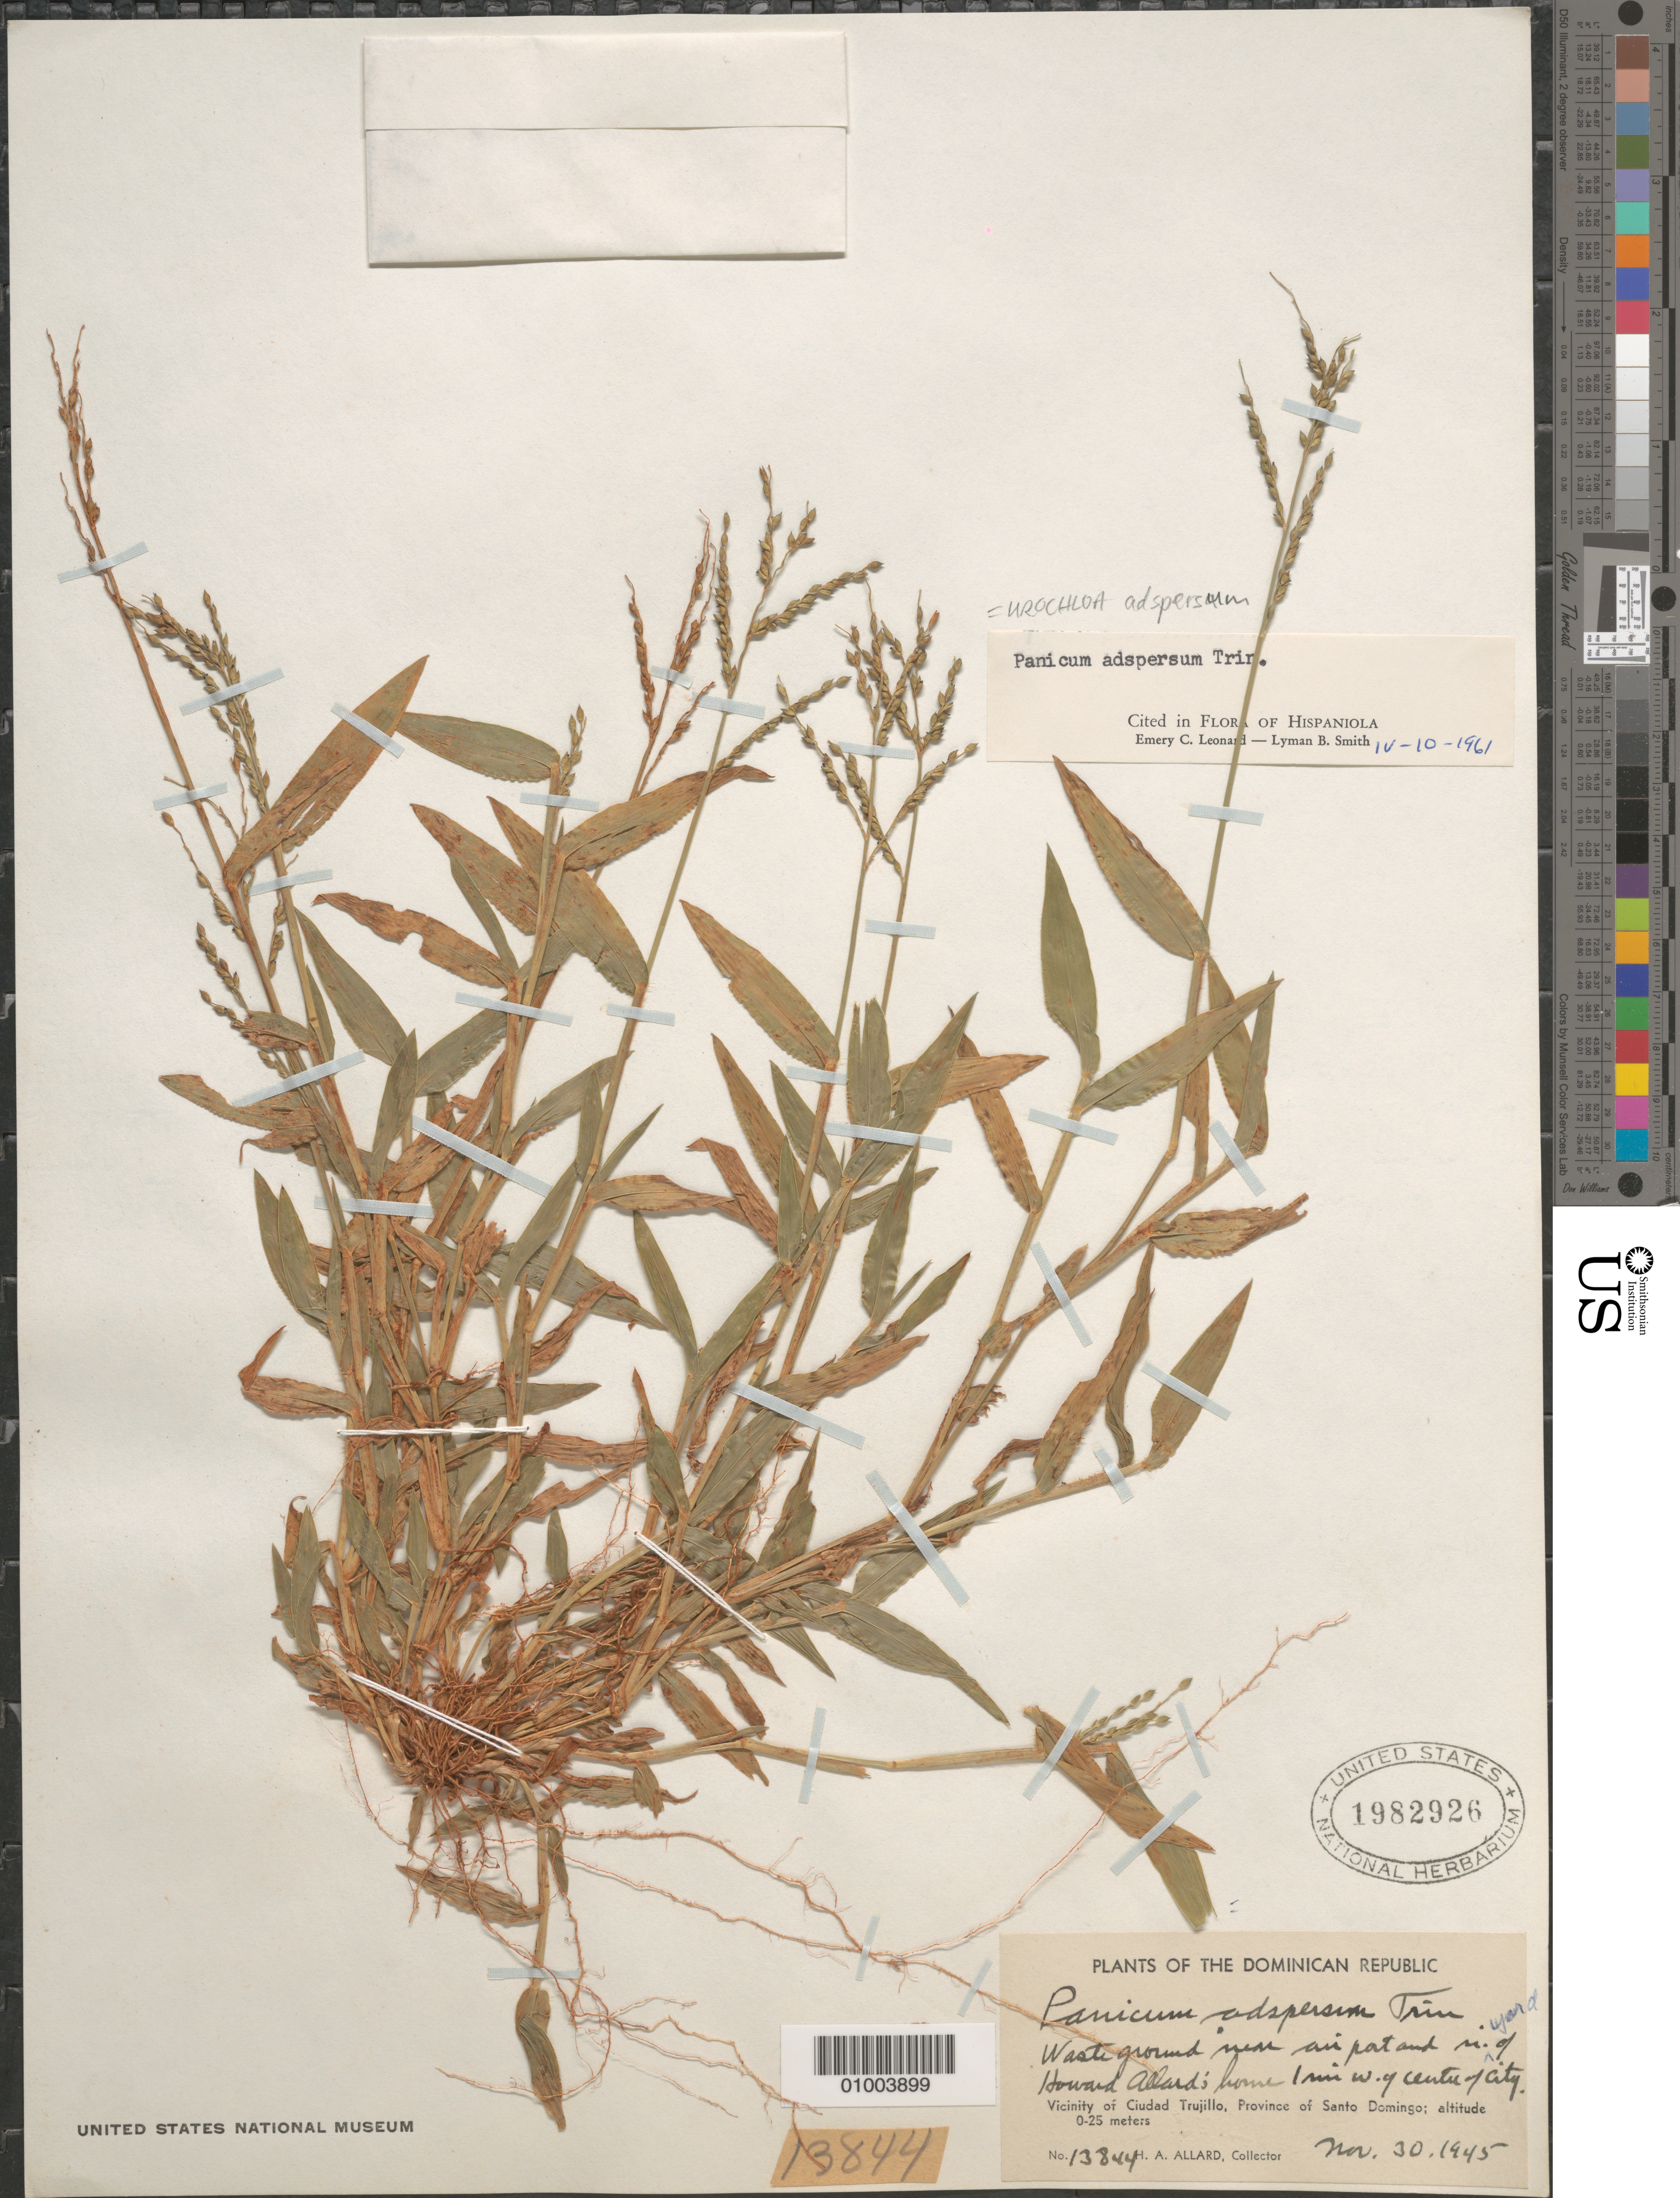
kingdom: Plantae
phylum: Tracheophyta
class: Liliopsida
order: Poales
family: Poaceae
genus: Urochloa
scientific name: Urochloa adspersa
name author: (Trin.) R.D. Webster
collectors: H. A. Allard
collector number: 13844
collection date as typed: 30 Mar 1945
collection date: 1945-03-30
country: Dominican Republic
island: Hispaniola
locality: Vicinity of Ciudad Trujillo, Province of Santo Domingo. Wasteground Howard allard's home lawn.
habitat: waste ground near home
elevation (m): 0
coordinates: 0 N, 0 E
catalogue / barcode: US 1982926